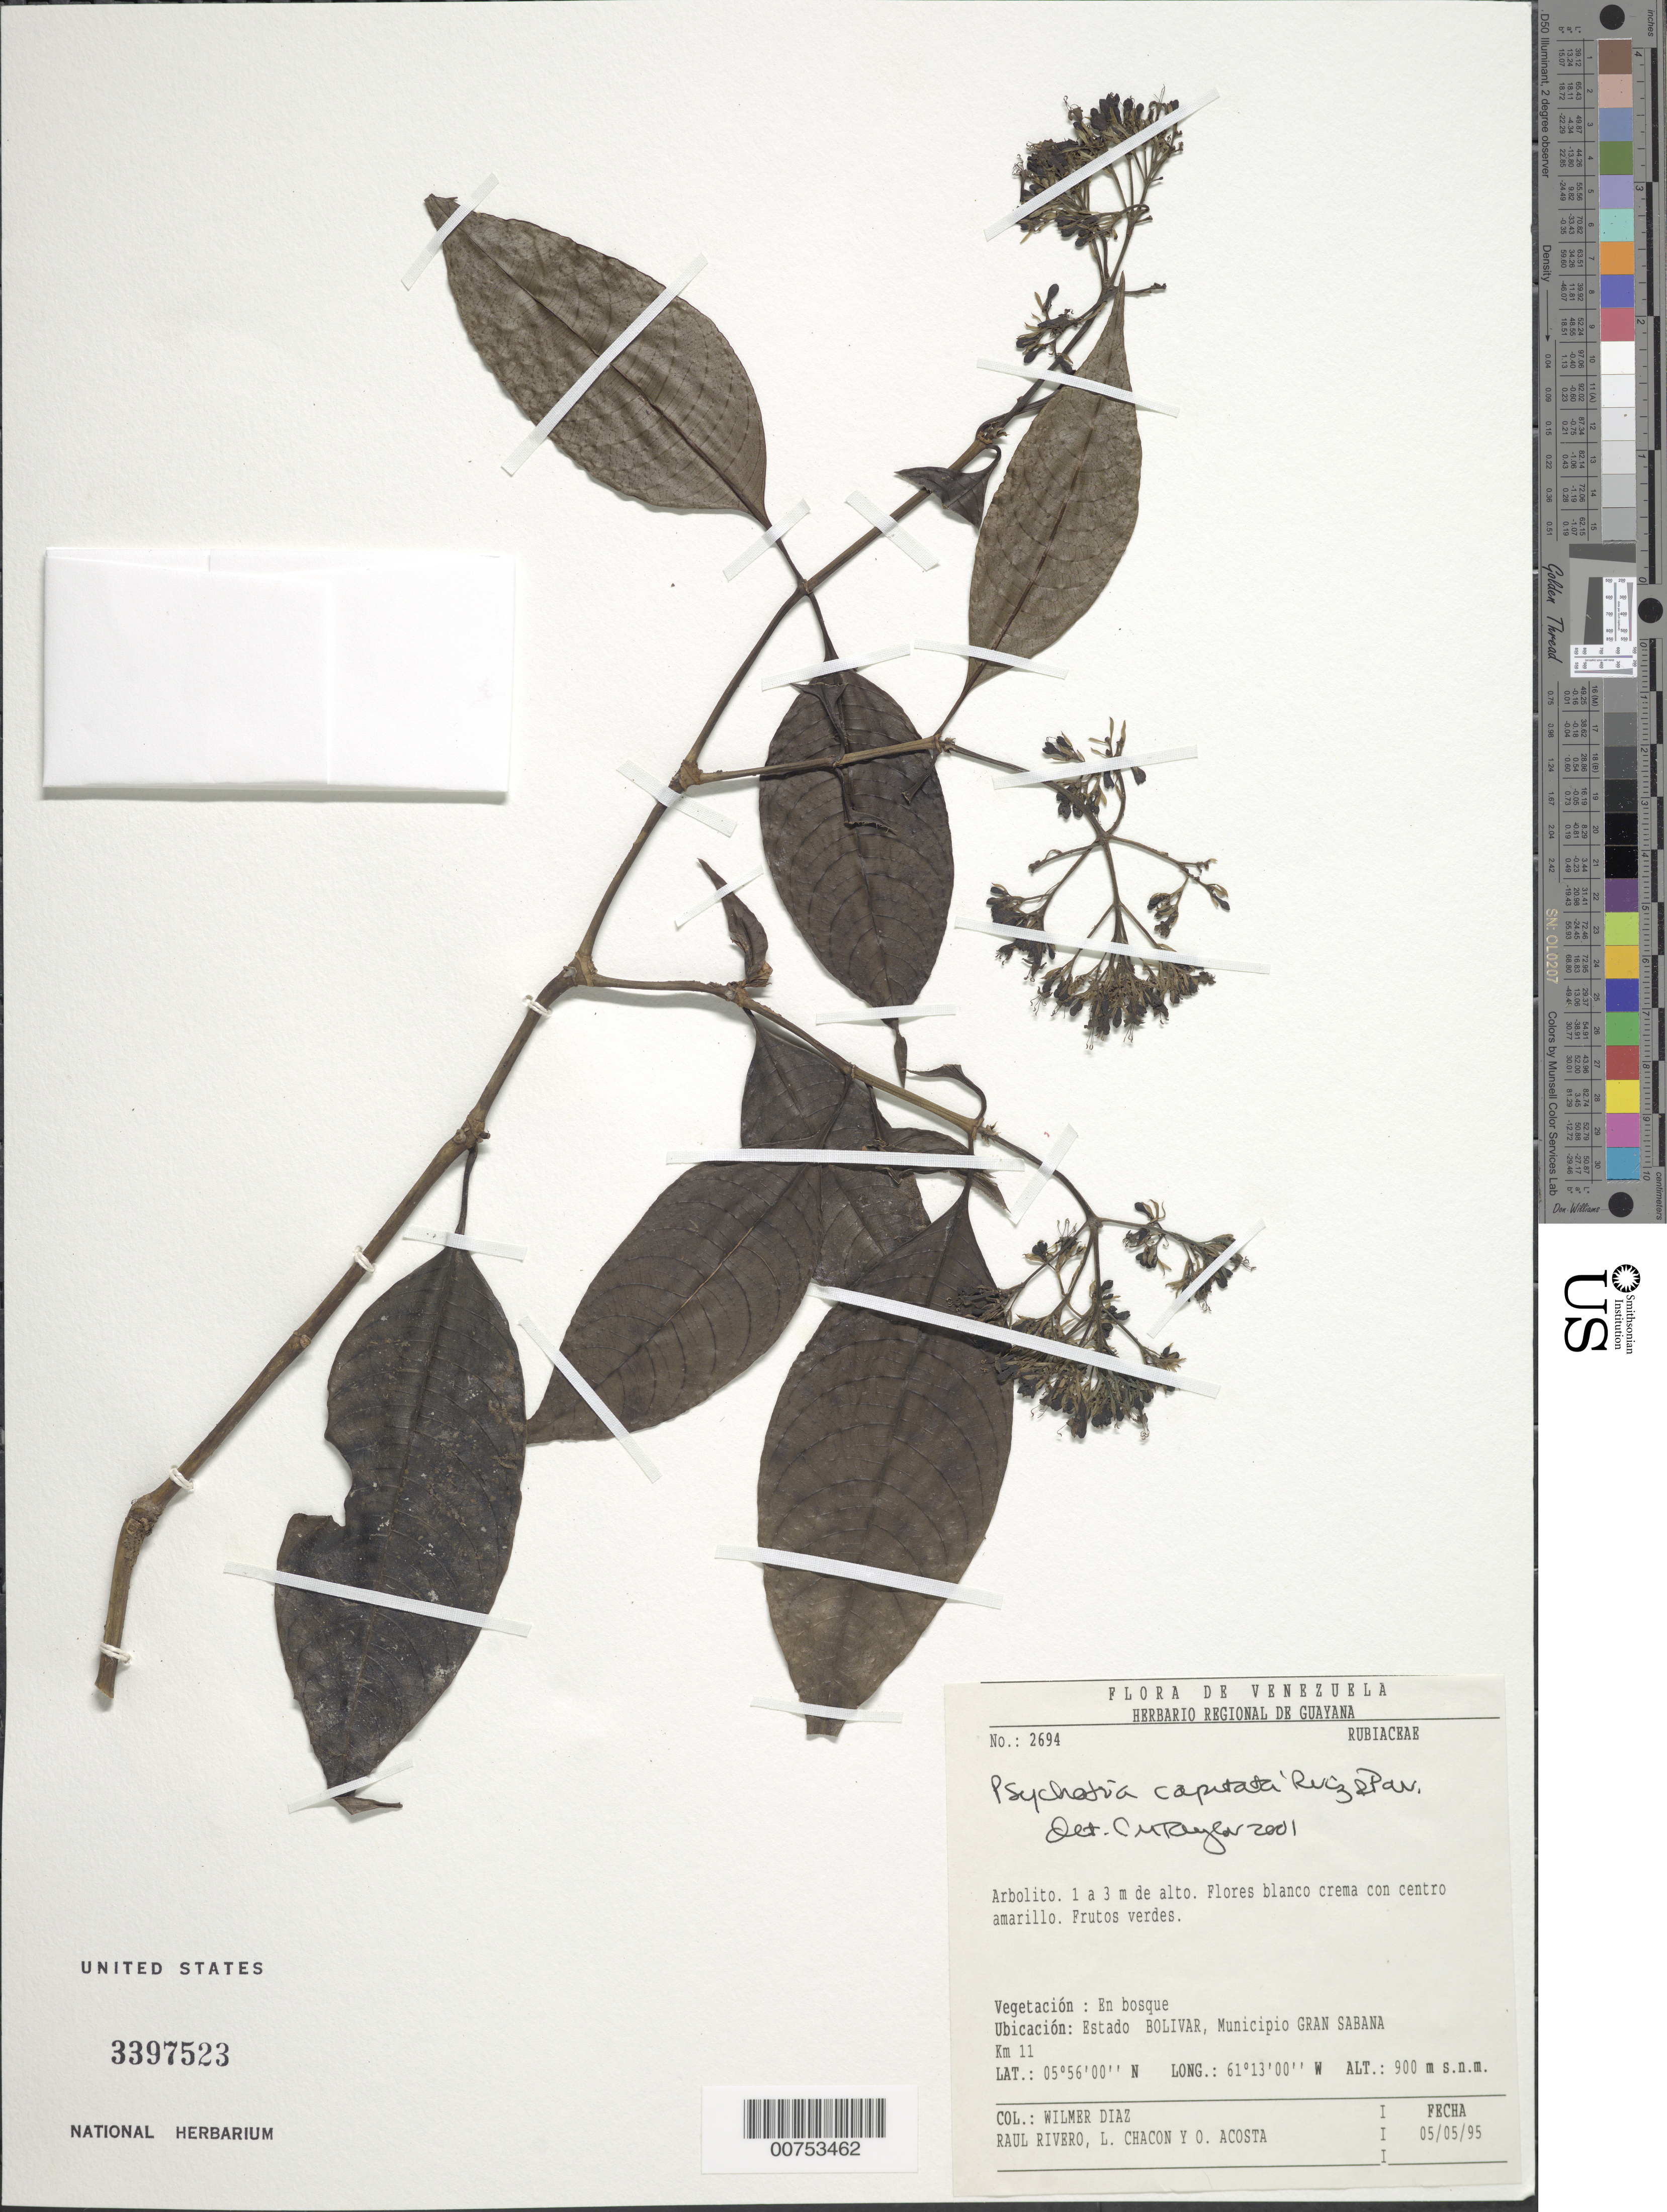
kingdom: Plantae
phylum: Tracheophyta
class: Magnoliopsida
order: Gentianales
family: Rubiaceae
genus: Psychotria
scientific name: Psychotria capitata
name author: Ruiz & Pav.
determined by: Taylor, Charlotte M.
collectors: W. Díaz P., R. Rivero, L. Chacon & O. Acosta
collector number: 2694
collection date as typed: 5-May-95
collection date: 1995-05-05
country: Venezuela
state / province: Bolívar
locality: Mun. Gran Sabana, km 11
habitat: Bosque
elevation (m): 900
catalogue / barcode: US 3397523